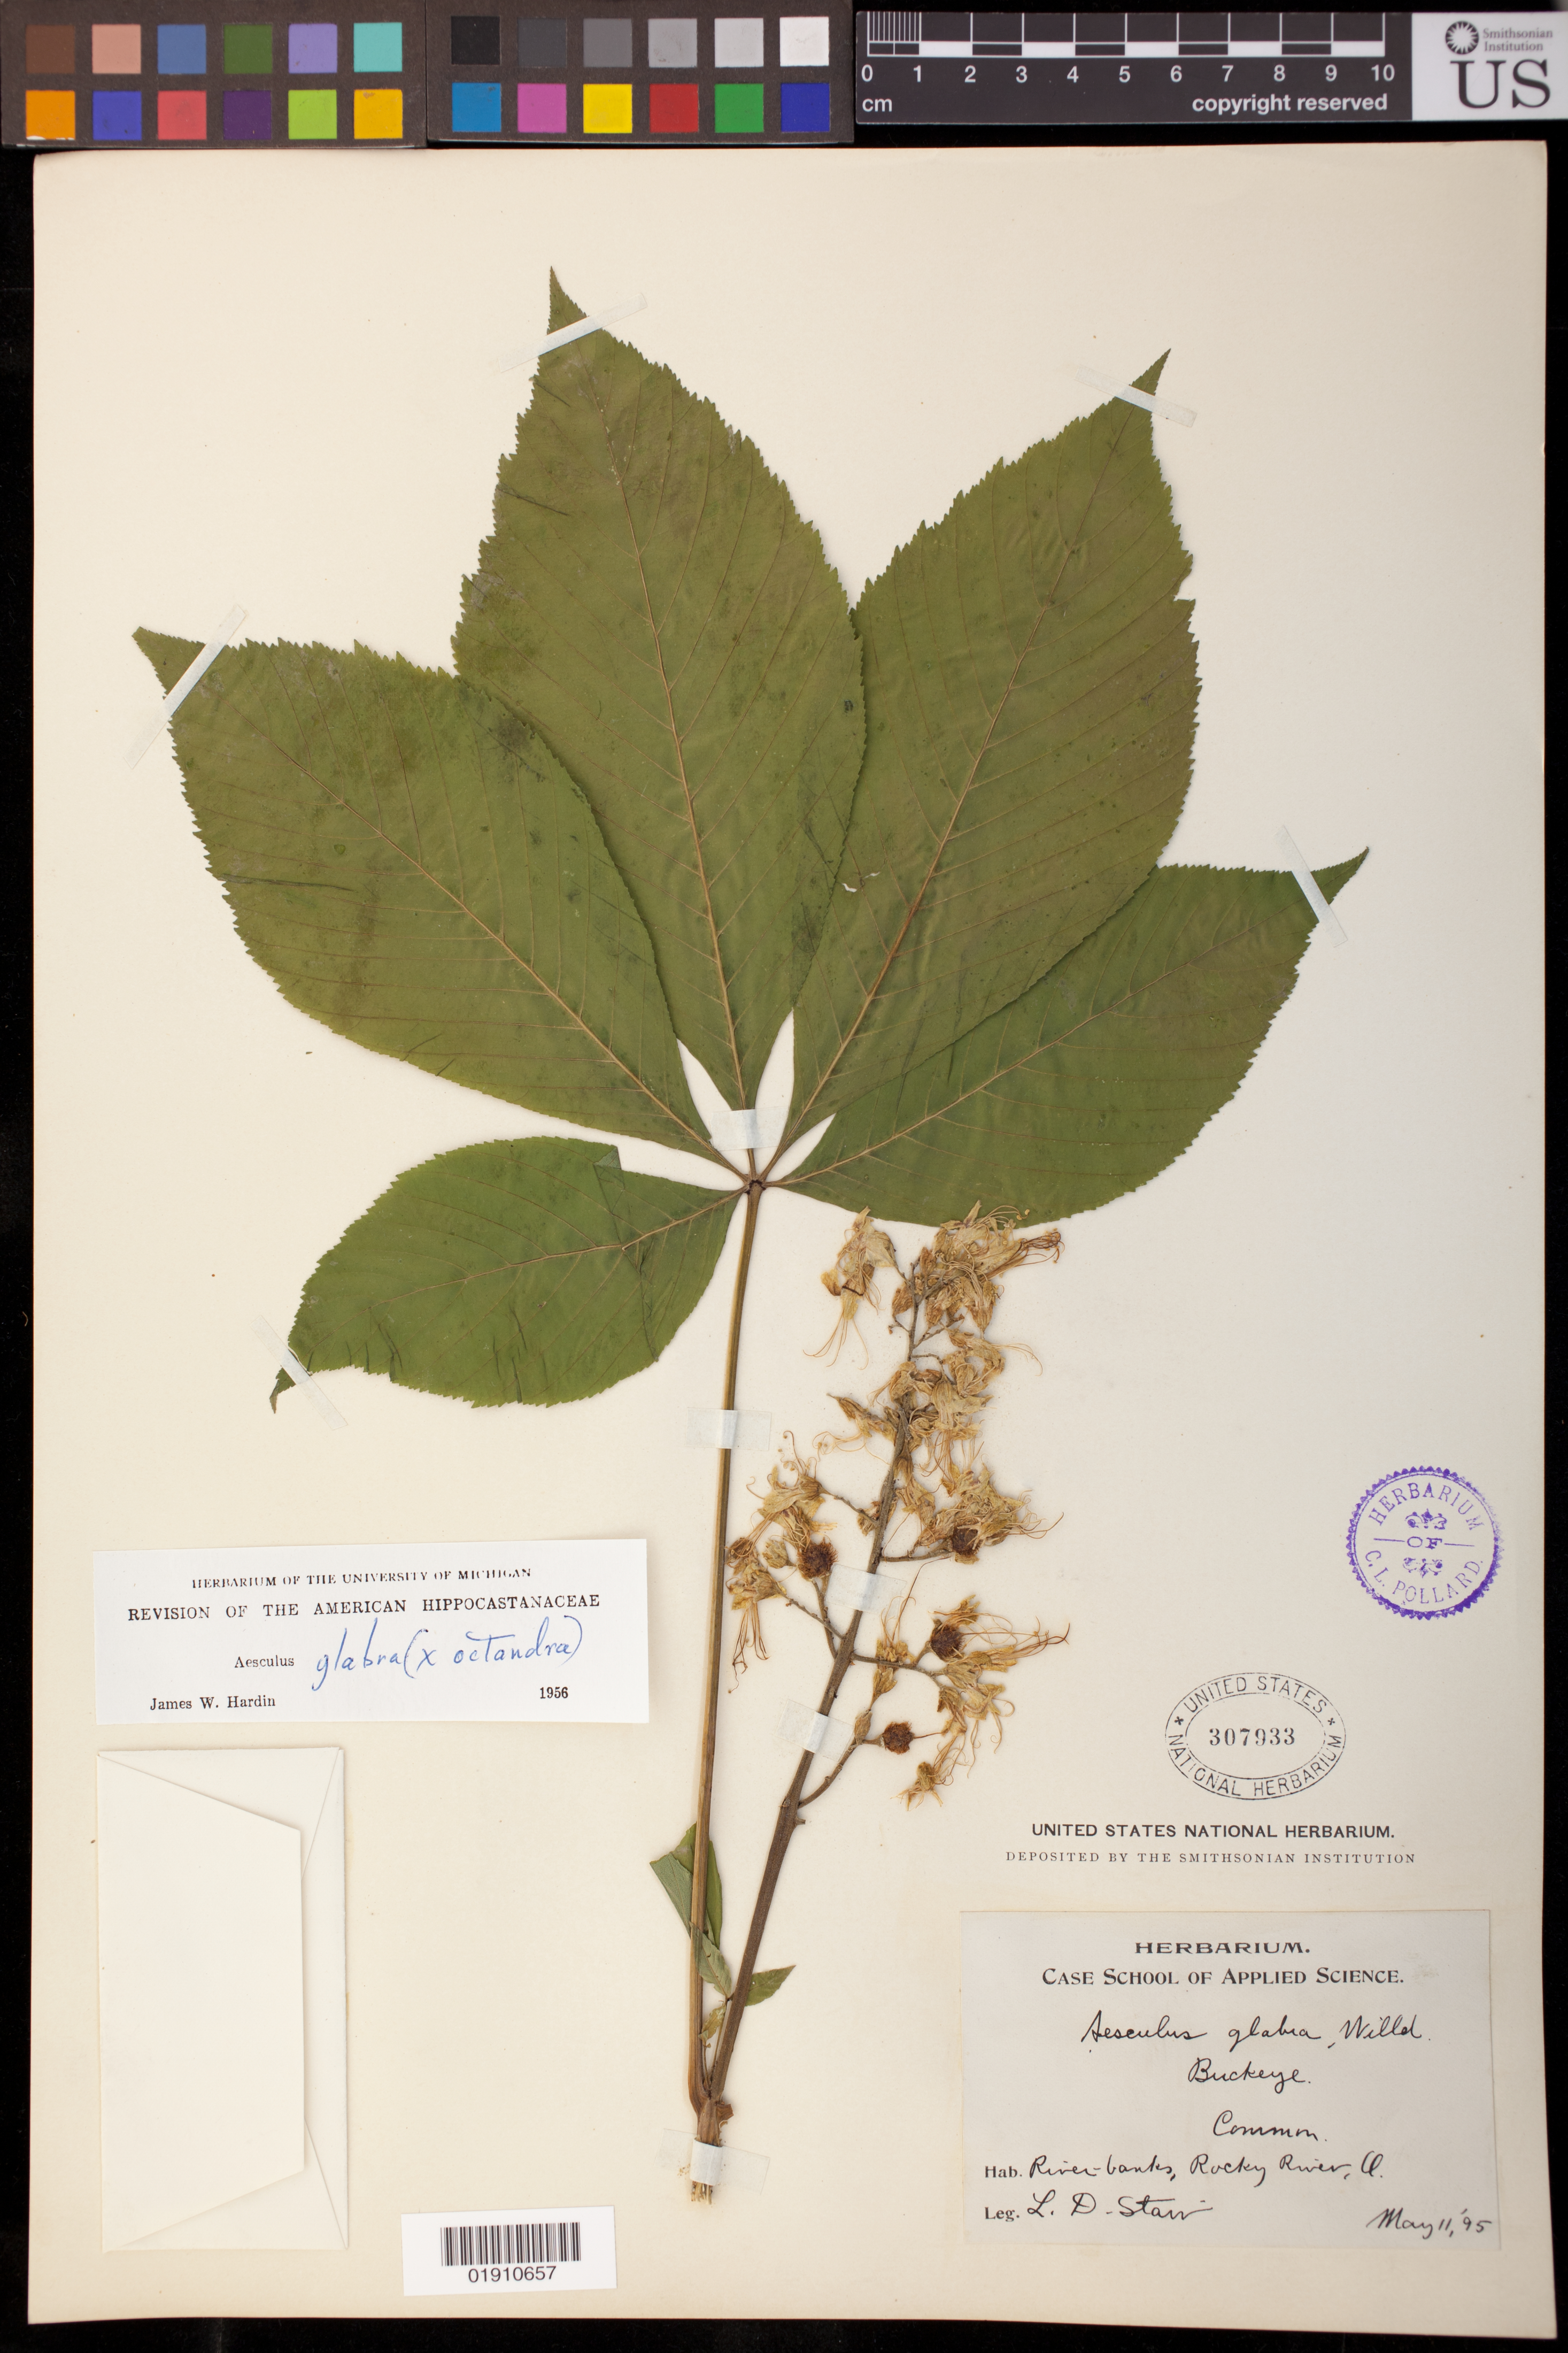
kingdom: Plantae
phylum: Tracheophyta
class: Magnoliopsida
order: Sapindales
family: Sapindaceae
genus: Aesculus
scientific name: Aesculus glabra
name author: Willd.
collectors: L. Stair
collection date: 1895-05-11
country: United States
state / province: Ohio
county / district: Cuyahoga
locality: River-banks, Rocky River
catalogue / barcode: US 307933